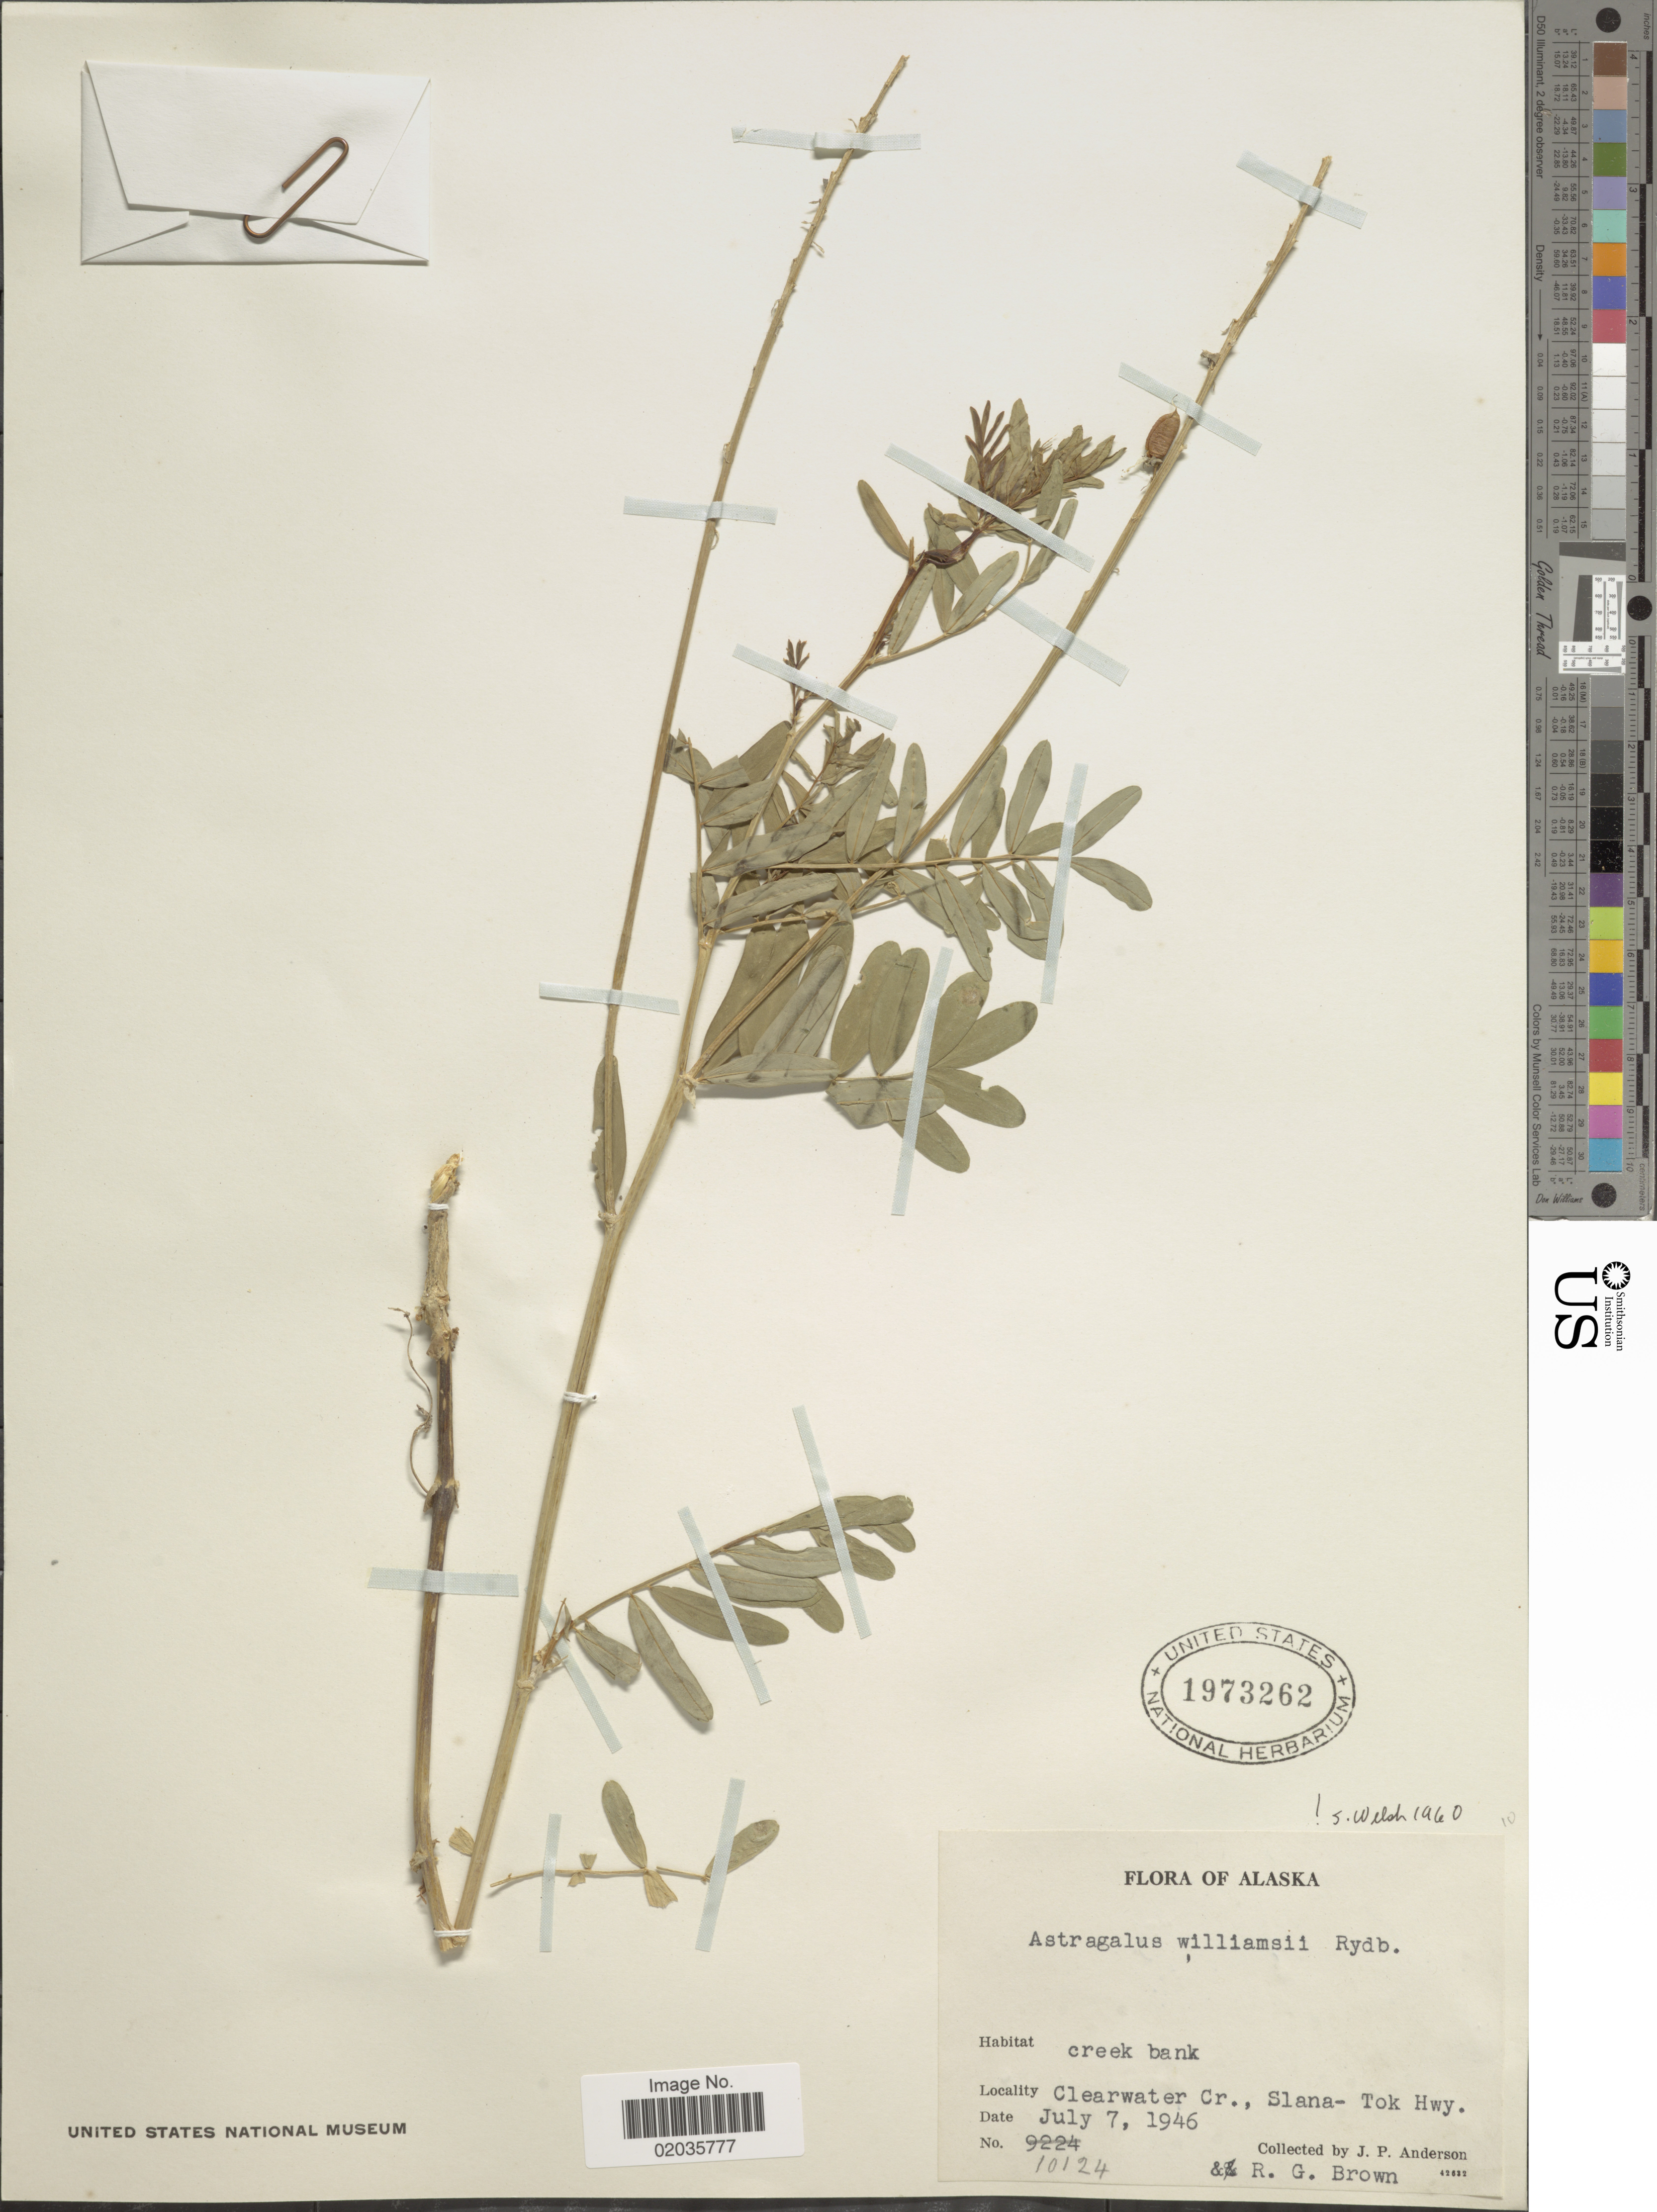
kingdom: Plantae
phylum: Tracheophyta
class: Magnoliopsida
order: Fabales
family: Fabaceae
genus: Astragalus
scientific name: Astragalus williamsii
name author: Rydb.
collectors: J. P. Anderson & R. G. Brown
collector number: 10124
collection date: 1946-07-07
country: United States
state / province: Alaska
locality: Creek bank, Clearwater Cr., Slana-Tok Hwy.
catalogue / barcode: US 1973262